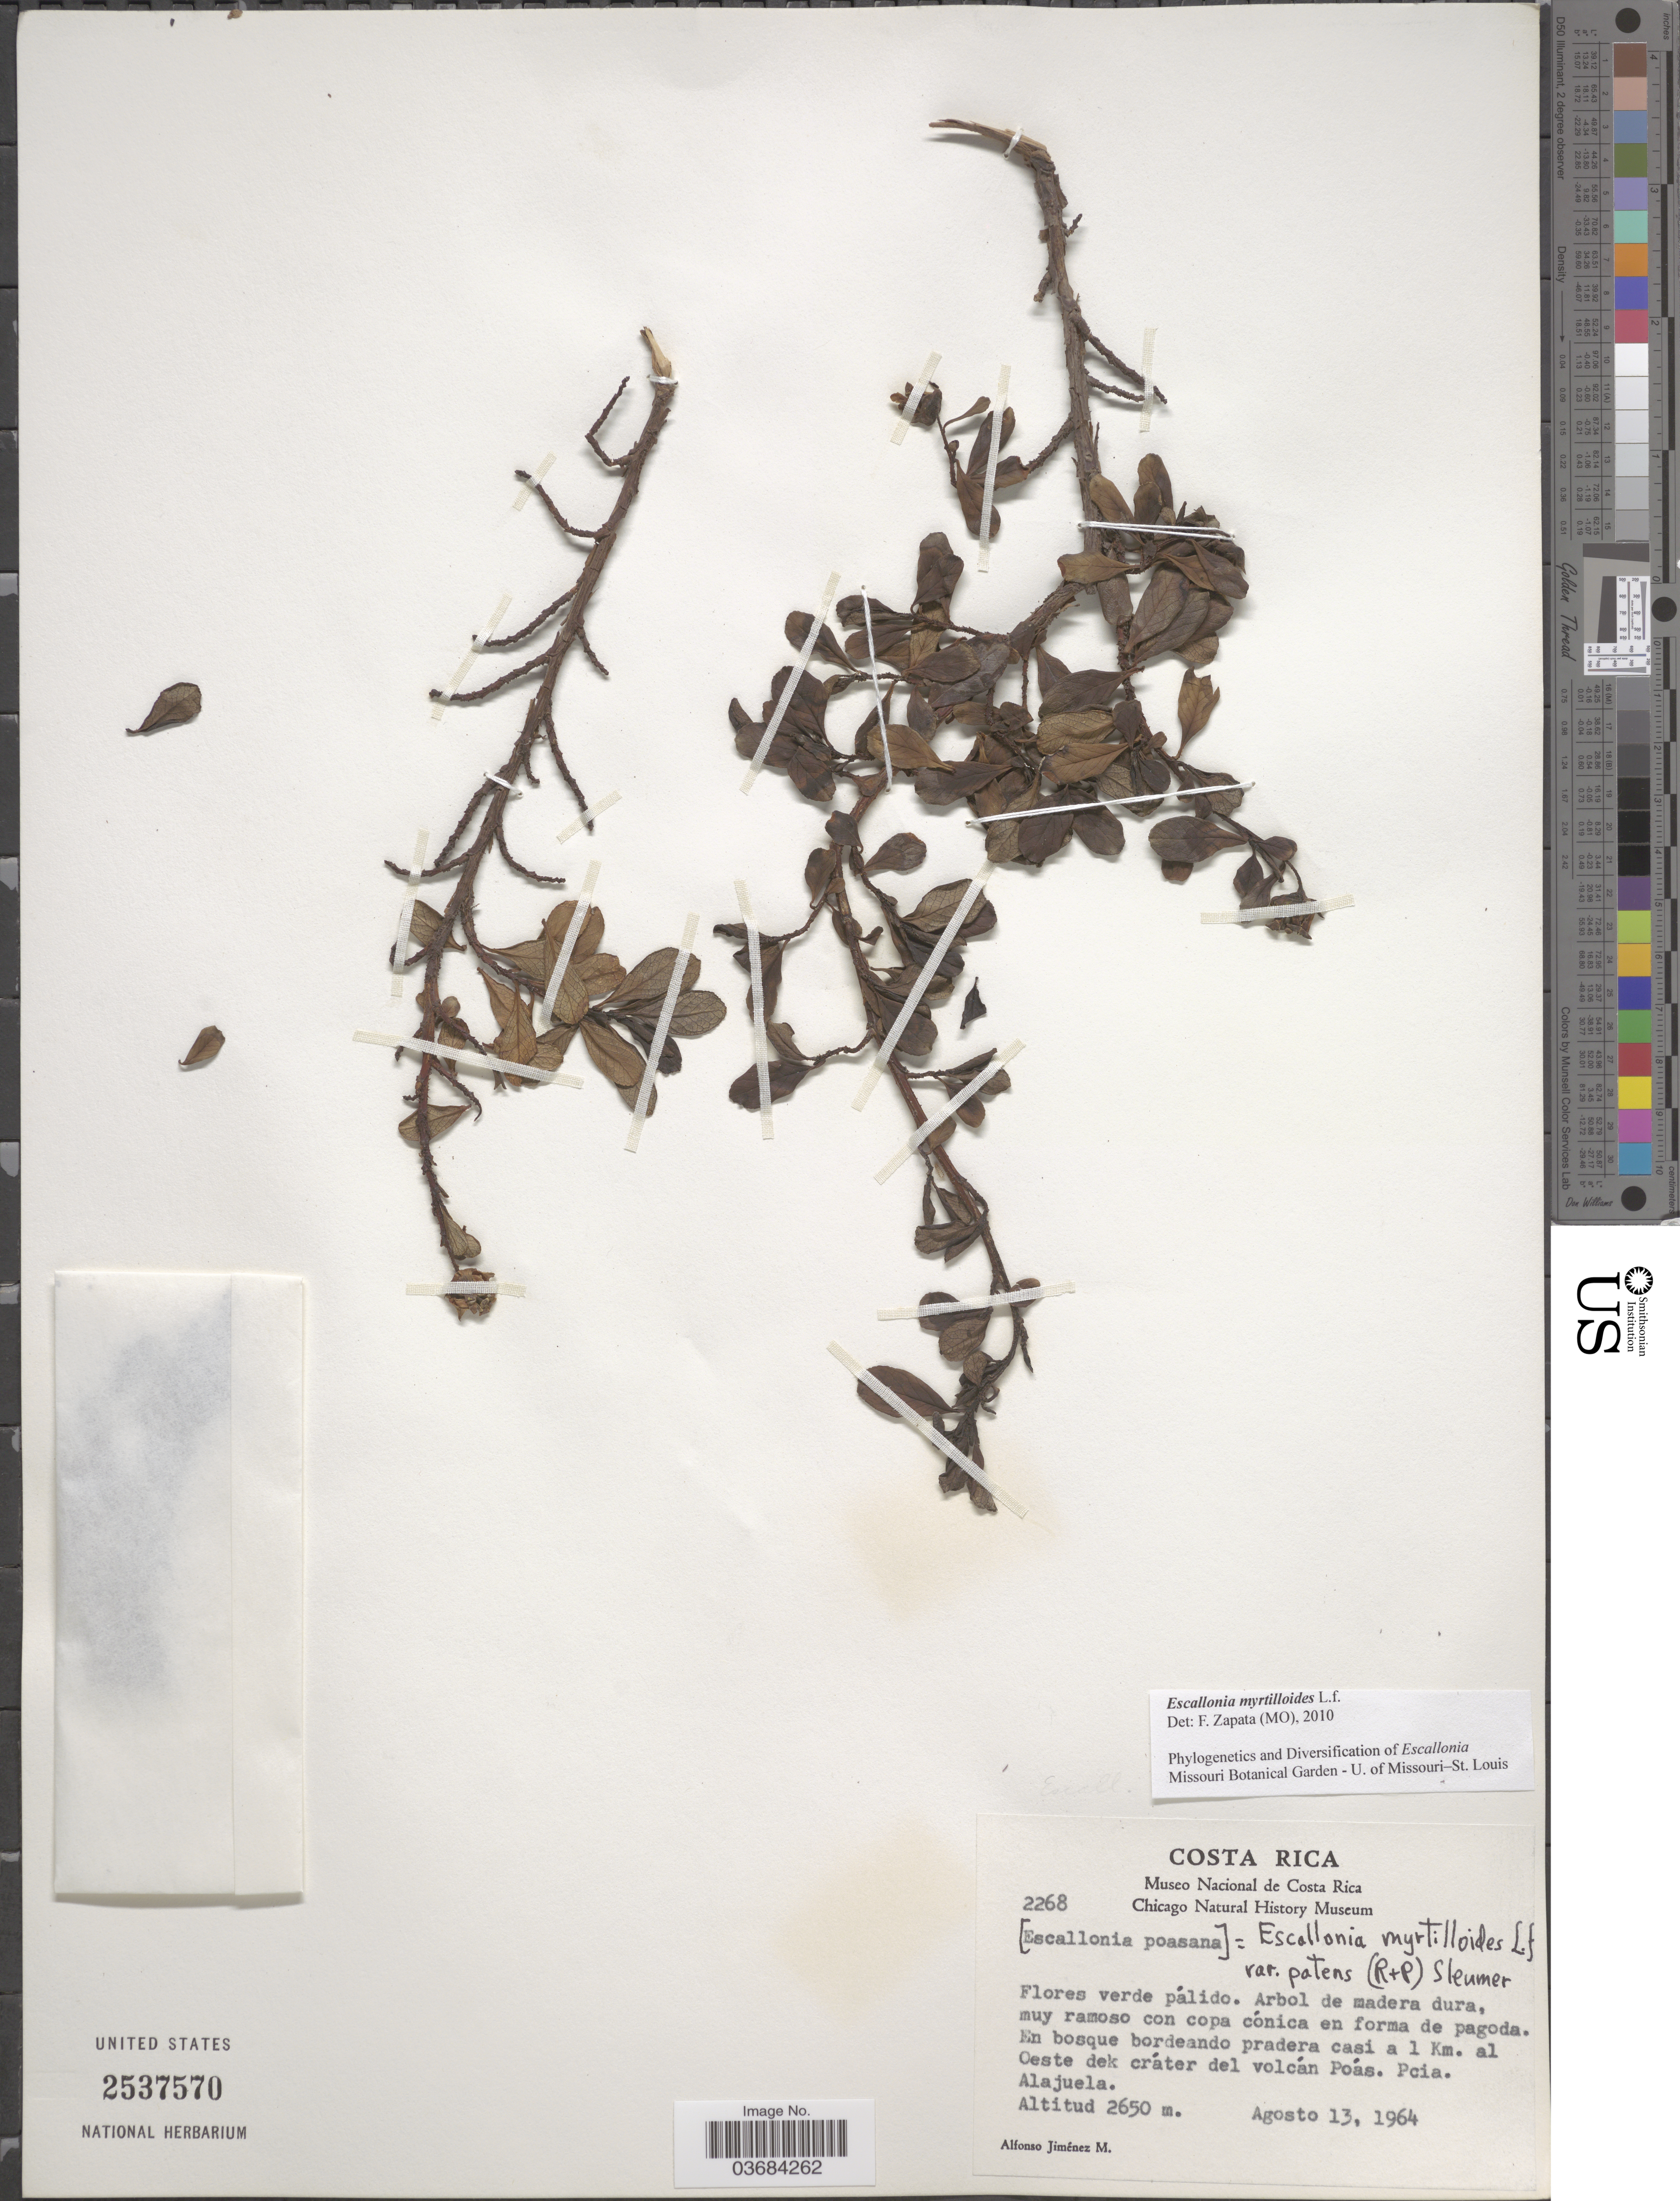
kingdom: Plantae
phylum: Tracheophyta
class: Magnoliopsida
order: Escalloniales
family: Escalloniaceae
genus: Escallonia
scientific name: Escallonia myrtilloides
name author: L. f.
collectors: A. Jimenez M.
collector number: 2268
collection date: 1964-08-13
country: Costa Rica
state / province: Alajuela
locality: En bosque bordeando pradera casi a 1 Km. al Oeste del cráter del volcán Poás.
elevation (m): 2650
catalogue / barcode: US 2537570